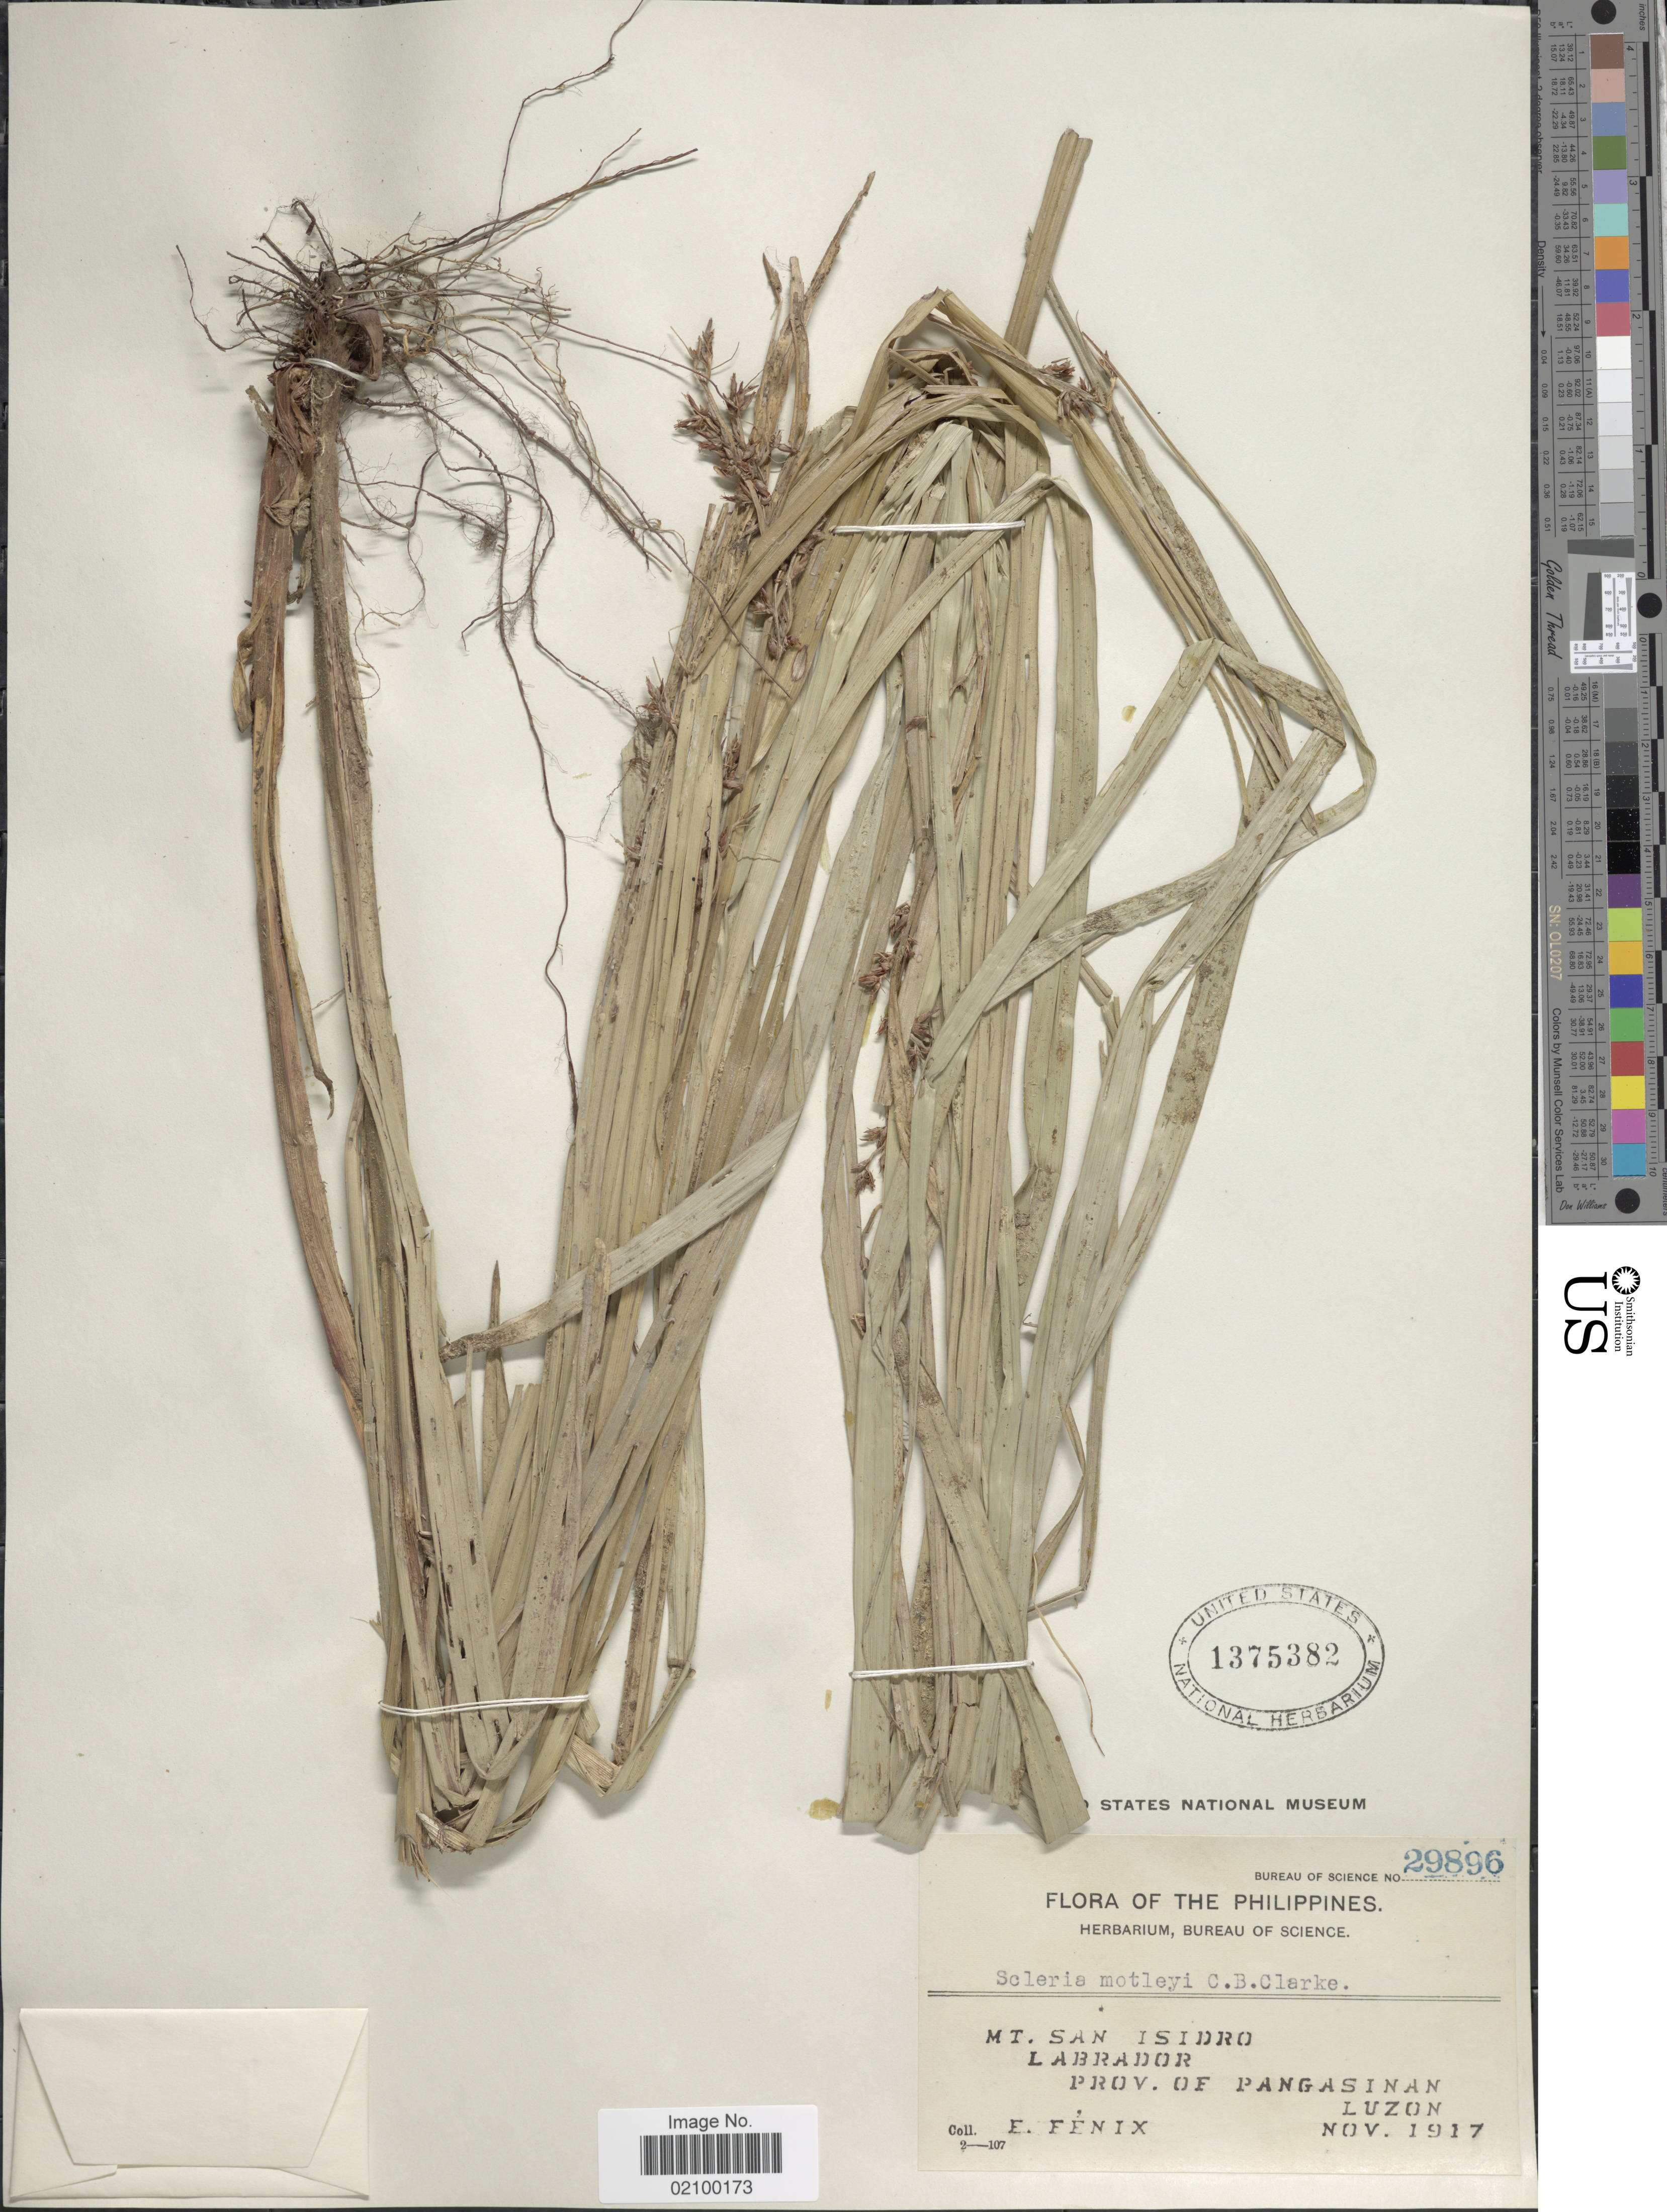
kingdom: Plantae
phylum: Tracheophyta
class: Liliopsida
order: Poales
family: Cyperaceae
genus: Scleria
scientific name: Scleria motleyi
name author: C.B. Clarke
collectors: E. Fenix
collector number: Bureau of Science 1375382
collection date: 1917-11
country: Philippines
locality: Mt. San Isidro, Labrador. Prov. of Pangasinan, Luzon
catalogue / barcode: US 1375382